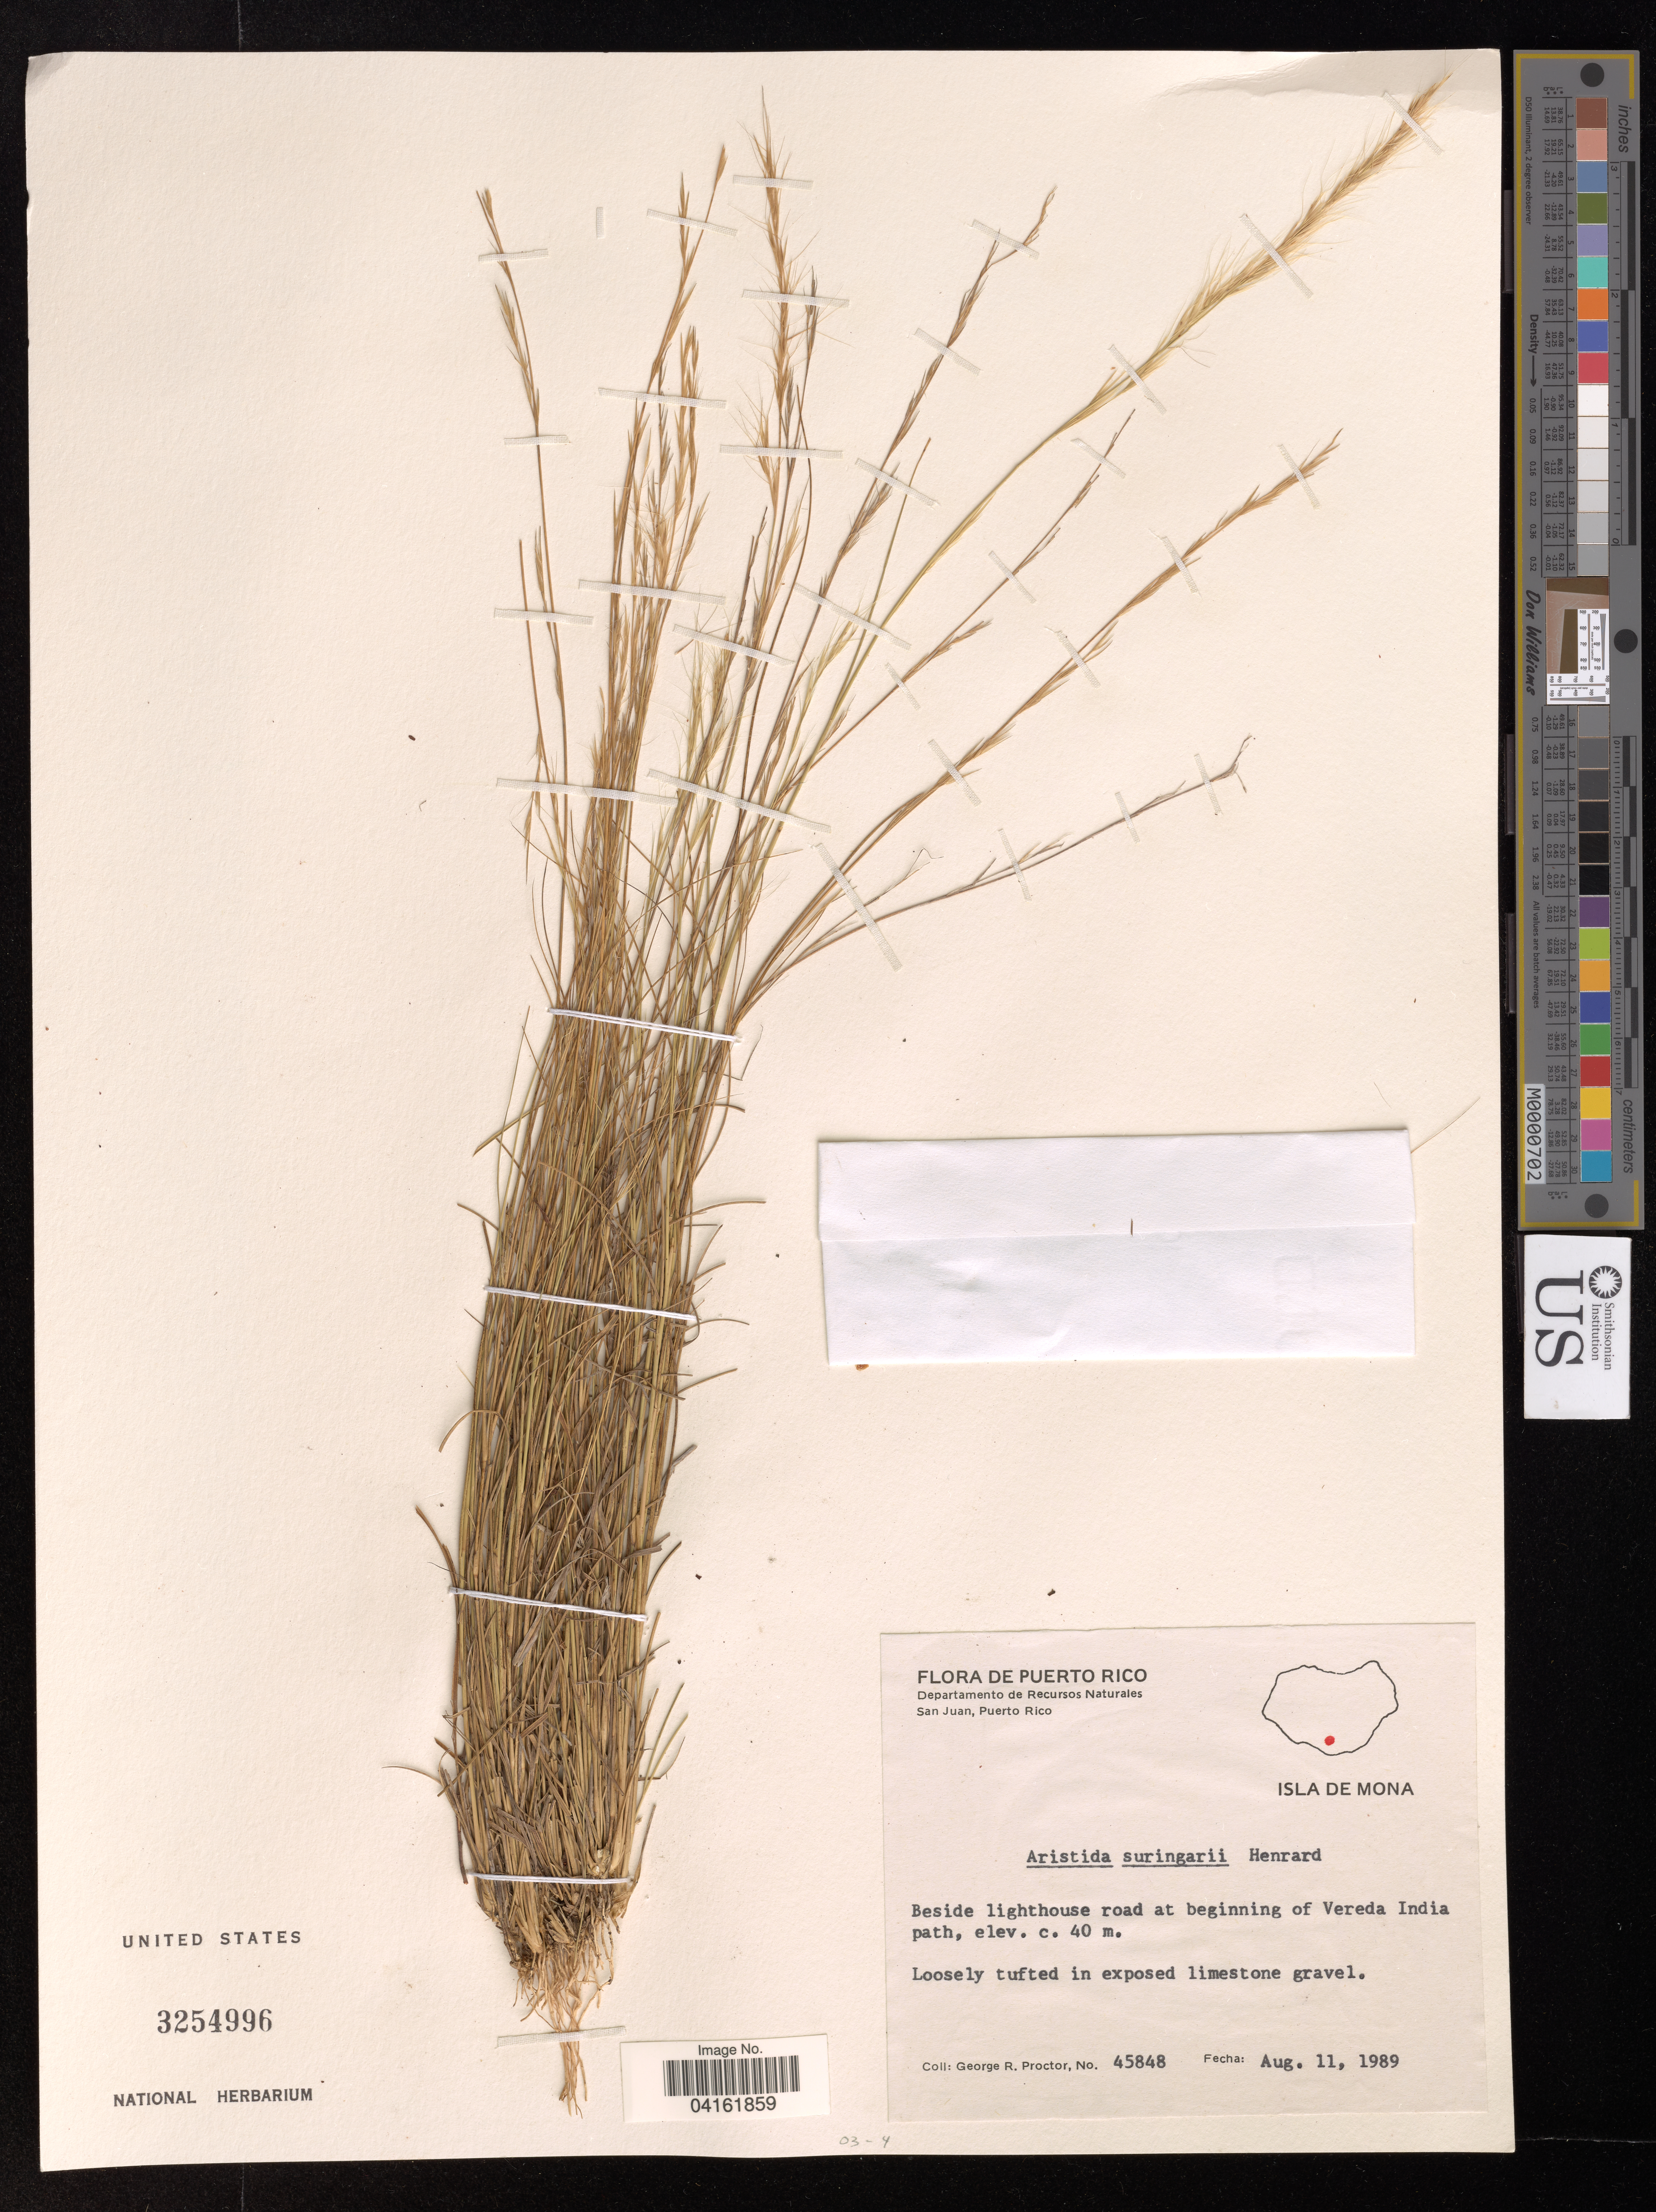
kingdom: Plantae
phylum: Tracheophyta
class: Liliopsida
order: Poales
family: Poaceae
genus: Aristida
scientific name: Aristida suringarii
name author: Henr.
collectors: G. R. Proctor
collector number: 45848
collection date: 1989-08-11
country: Puerto Rico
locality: Isla de Mona. Beside lighthouse road at beginning of Vereda India path.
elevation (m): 40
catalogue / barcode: US 3254996